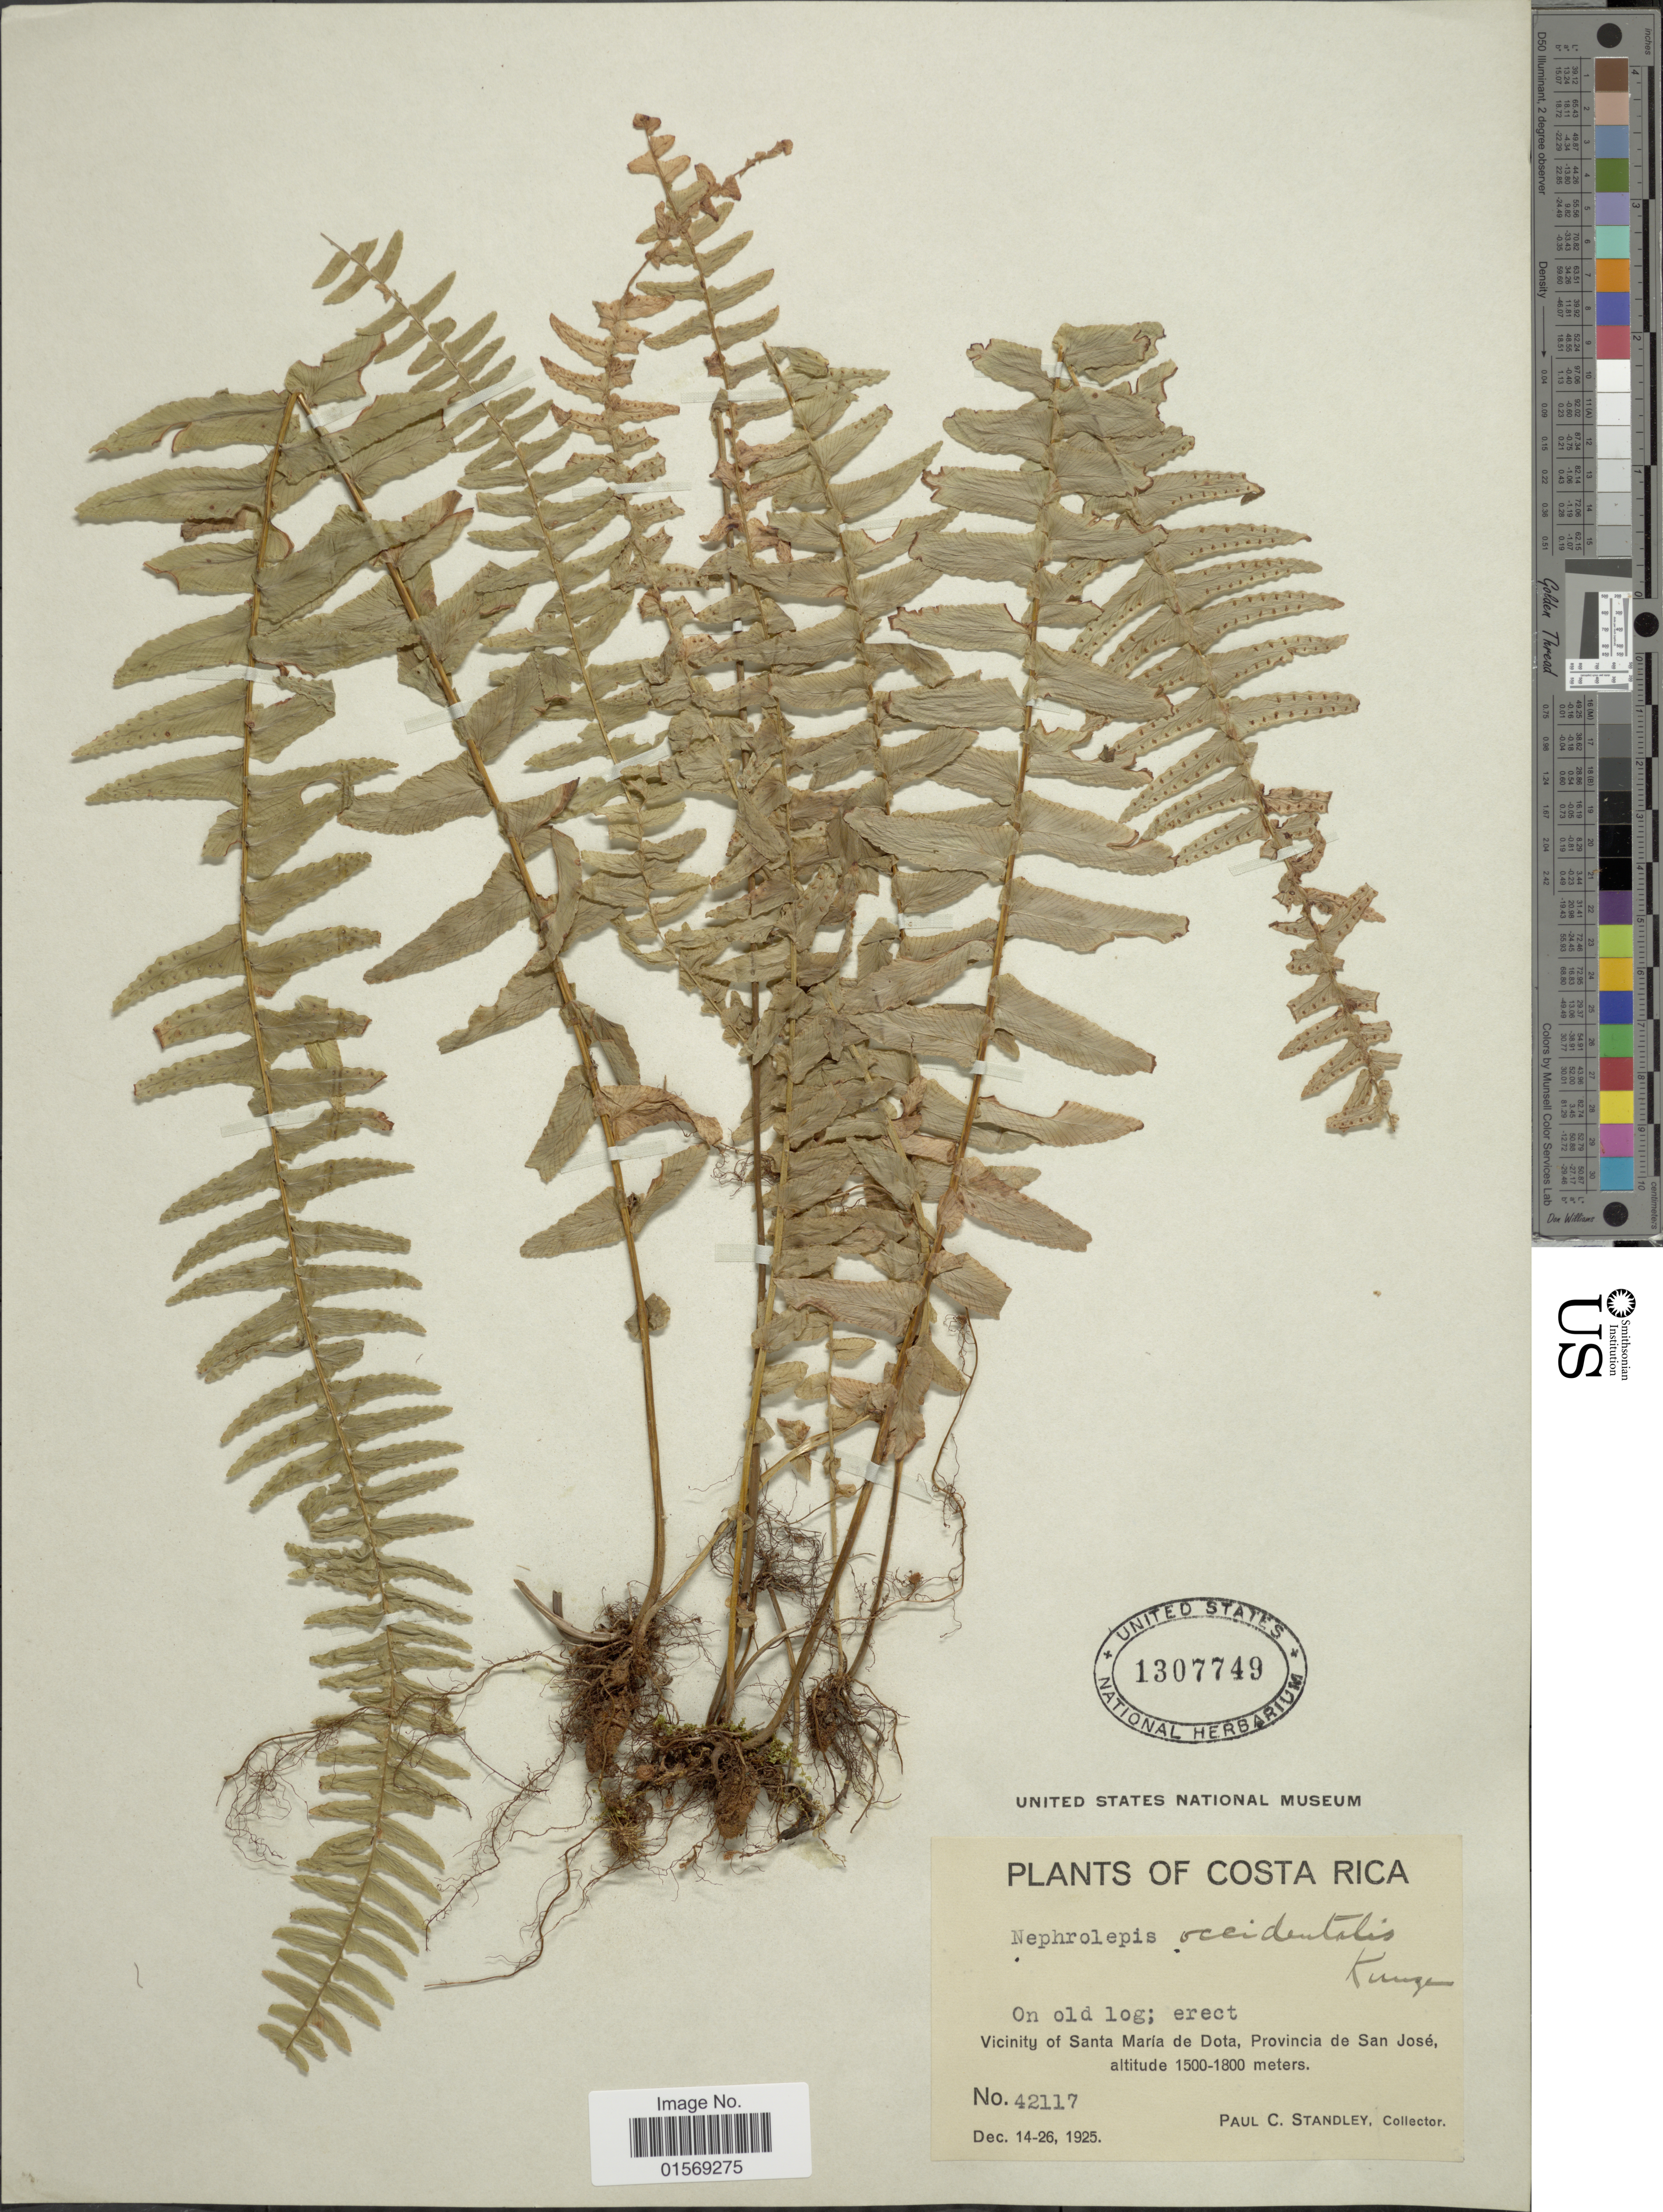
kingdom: Plantae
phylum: Tracheophyta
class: Polypodiopsida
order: Polypodiales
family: Nephrolepidaceae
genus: Nephrolepis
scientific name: Nephrolepis undulata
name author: J. Sm.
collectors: P. C. Standley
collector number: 42117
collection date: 1925-12-14/1925-12-26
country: Costa Rica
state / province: San José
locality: Costa Rica. Vicinity of Santa Maria de Dota, Provincia de San Jose,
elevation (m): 1500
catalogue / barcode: US 1307749